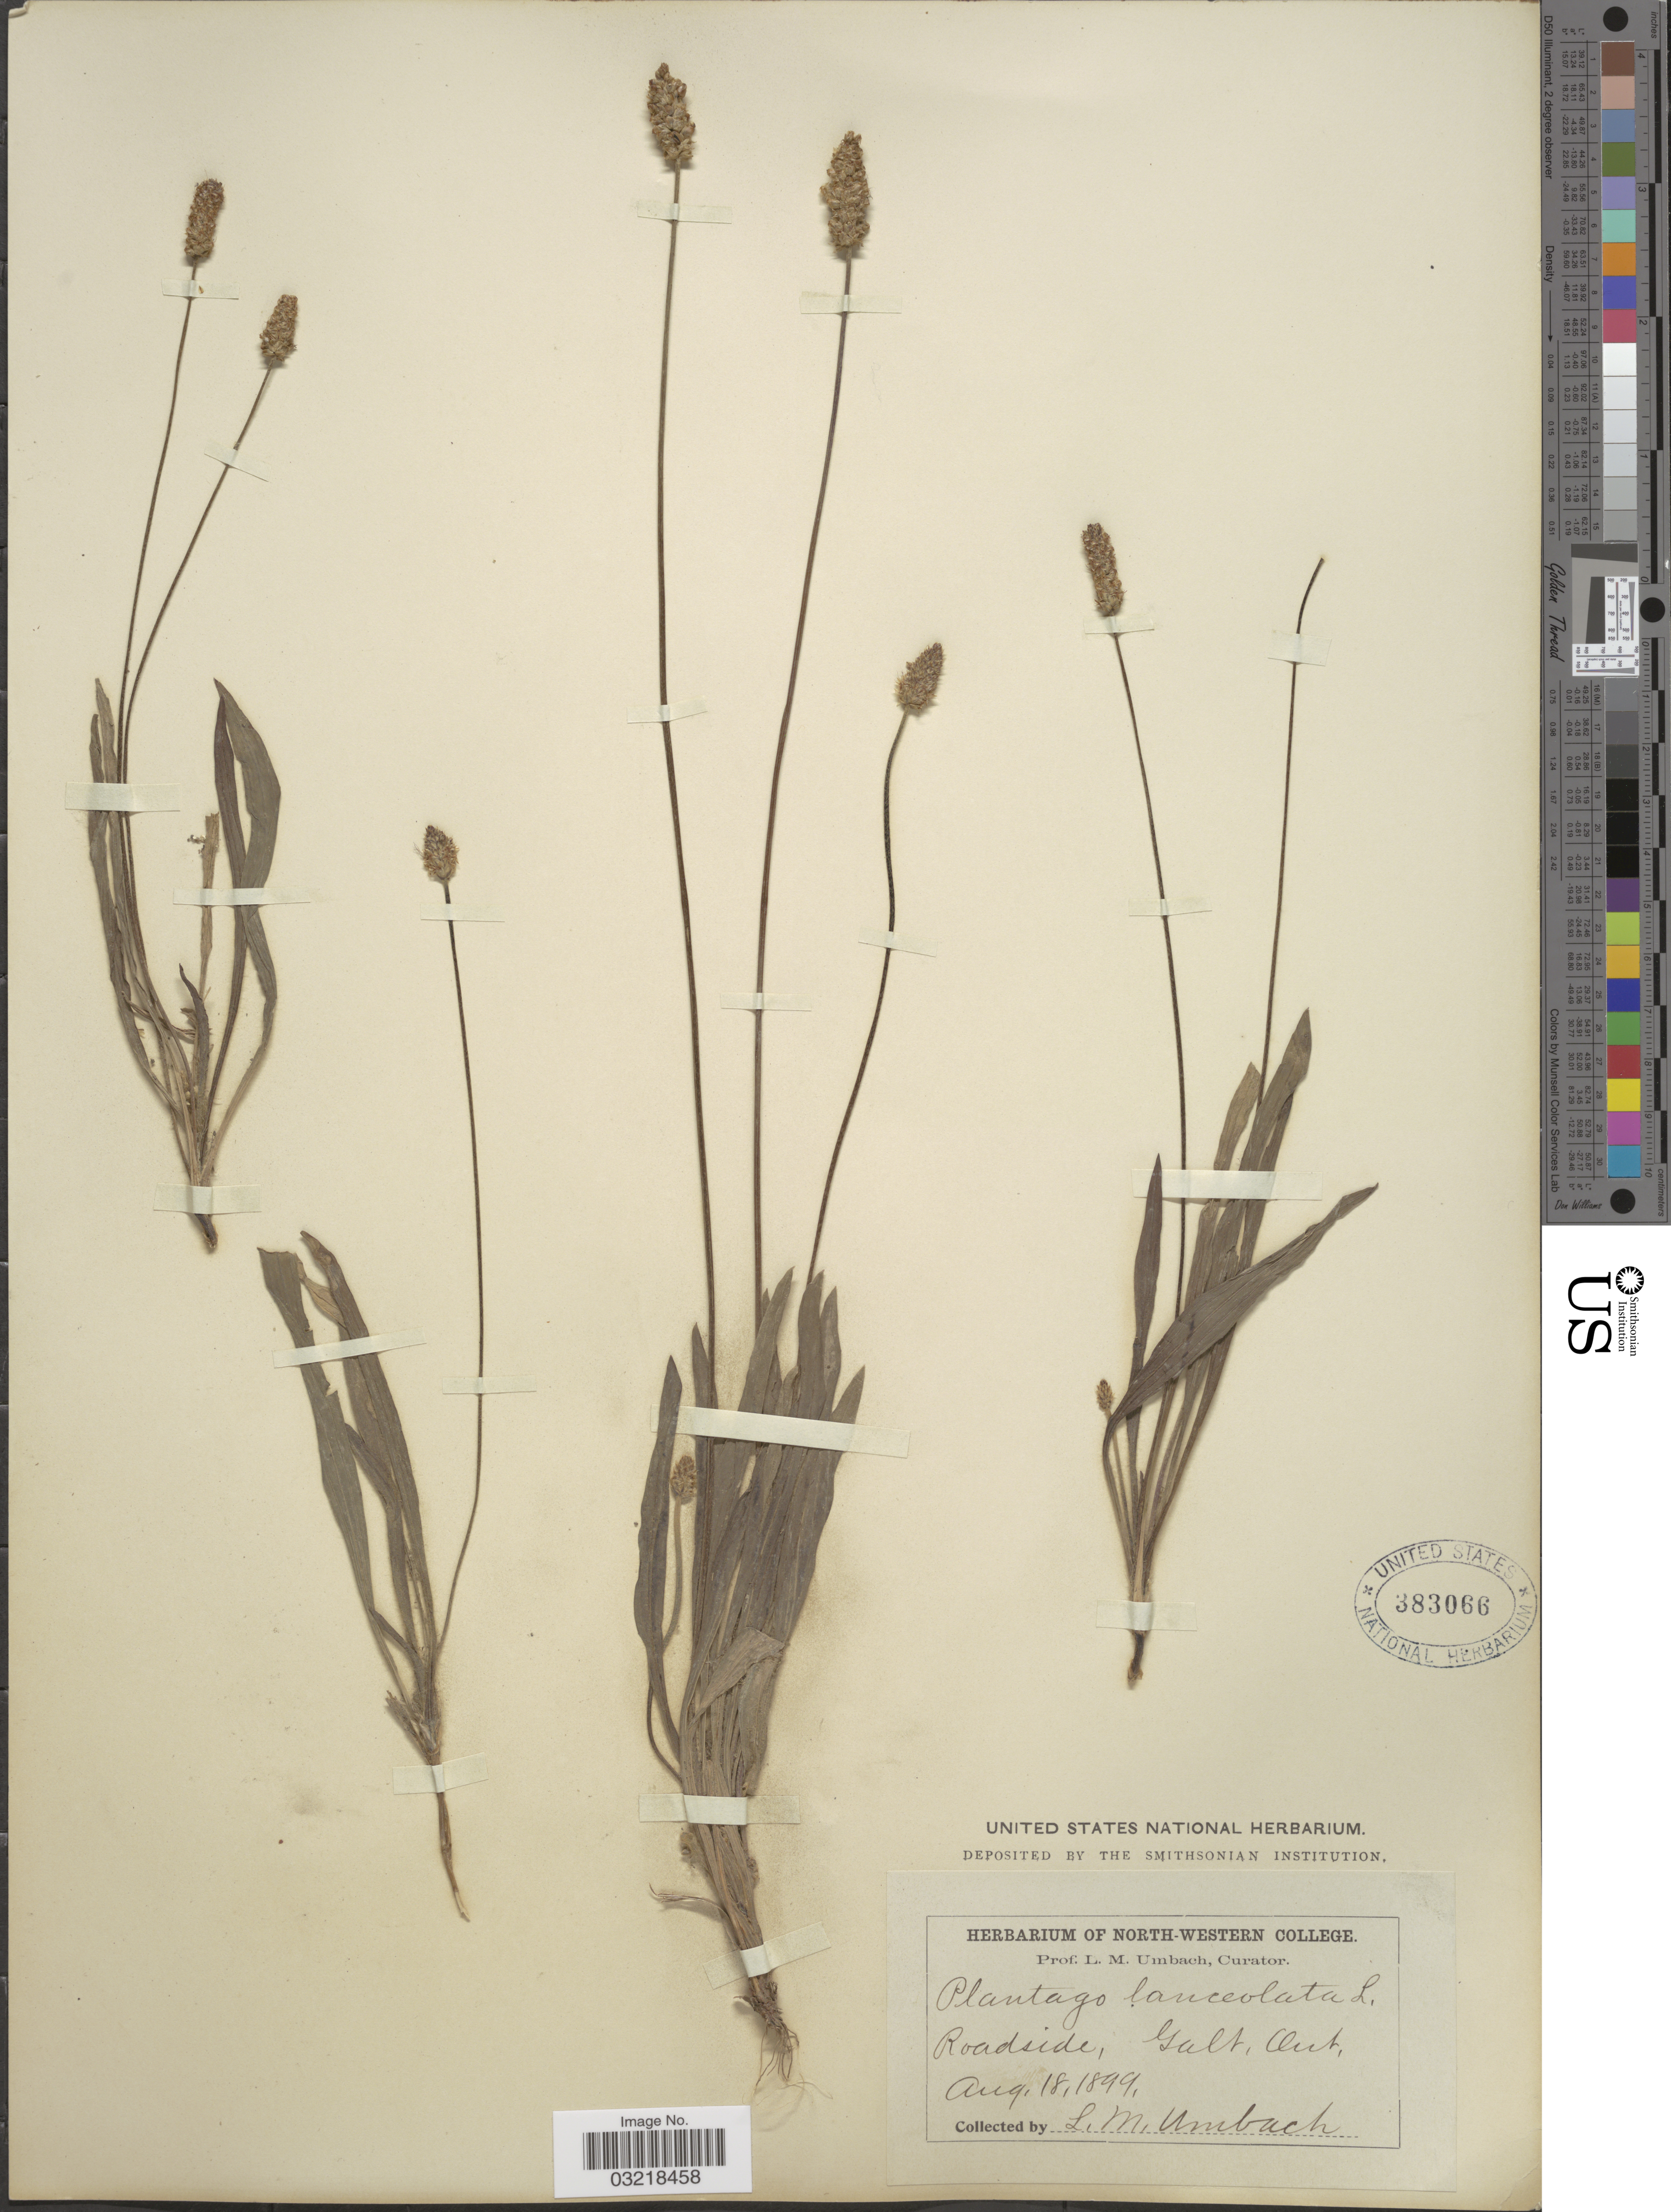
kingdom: Plantae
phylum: Tracheophyta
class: Magnoliopsida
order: Lamiales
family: Plantaginaceae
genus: Plantago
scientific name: Plantago lanceolata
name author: L.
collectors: L. M. Umbach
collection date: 1899-08-18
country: Canada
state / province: Ontario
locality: Roadside, Galt.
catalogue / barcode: US 383066